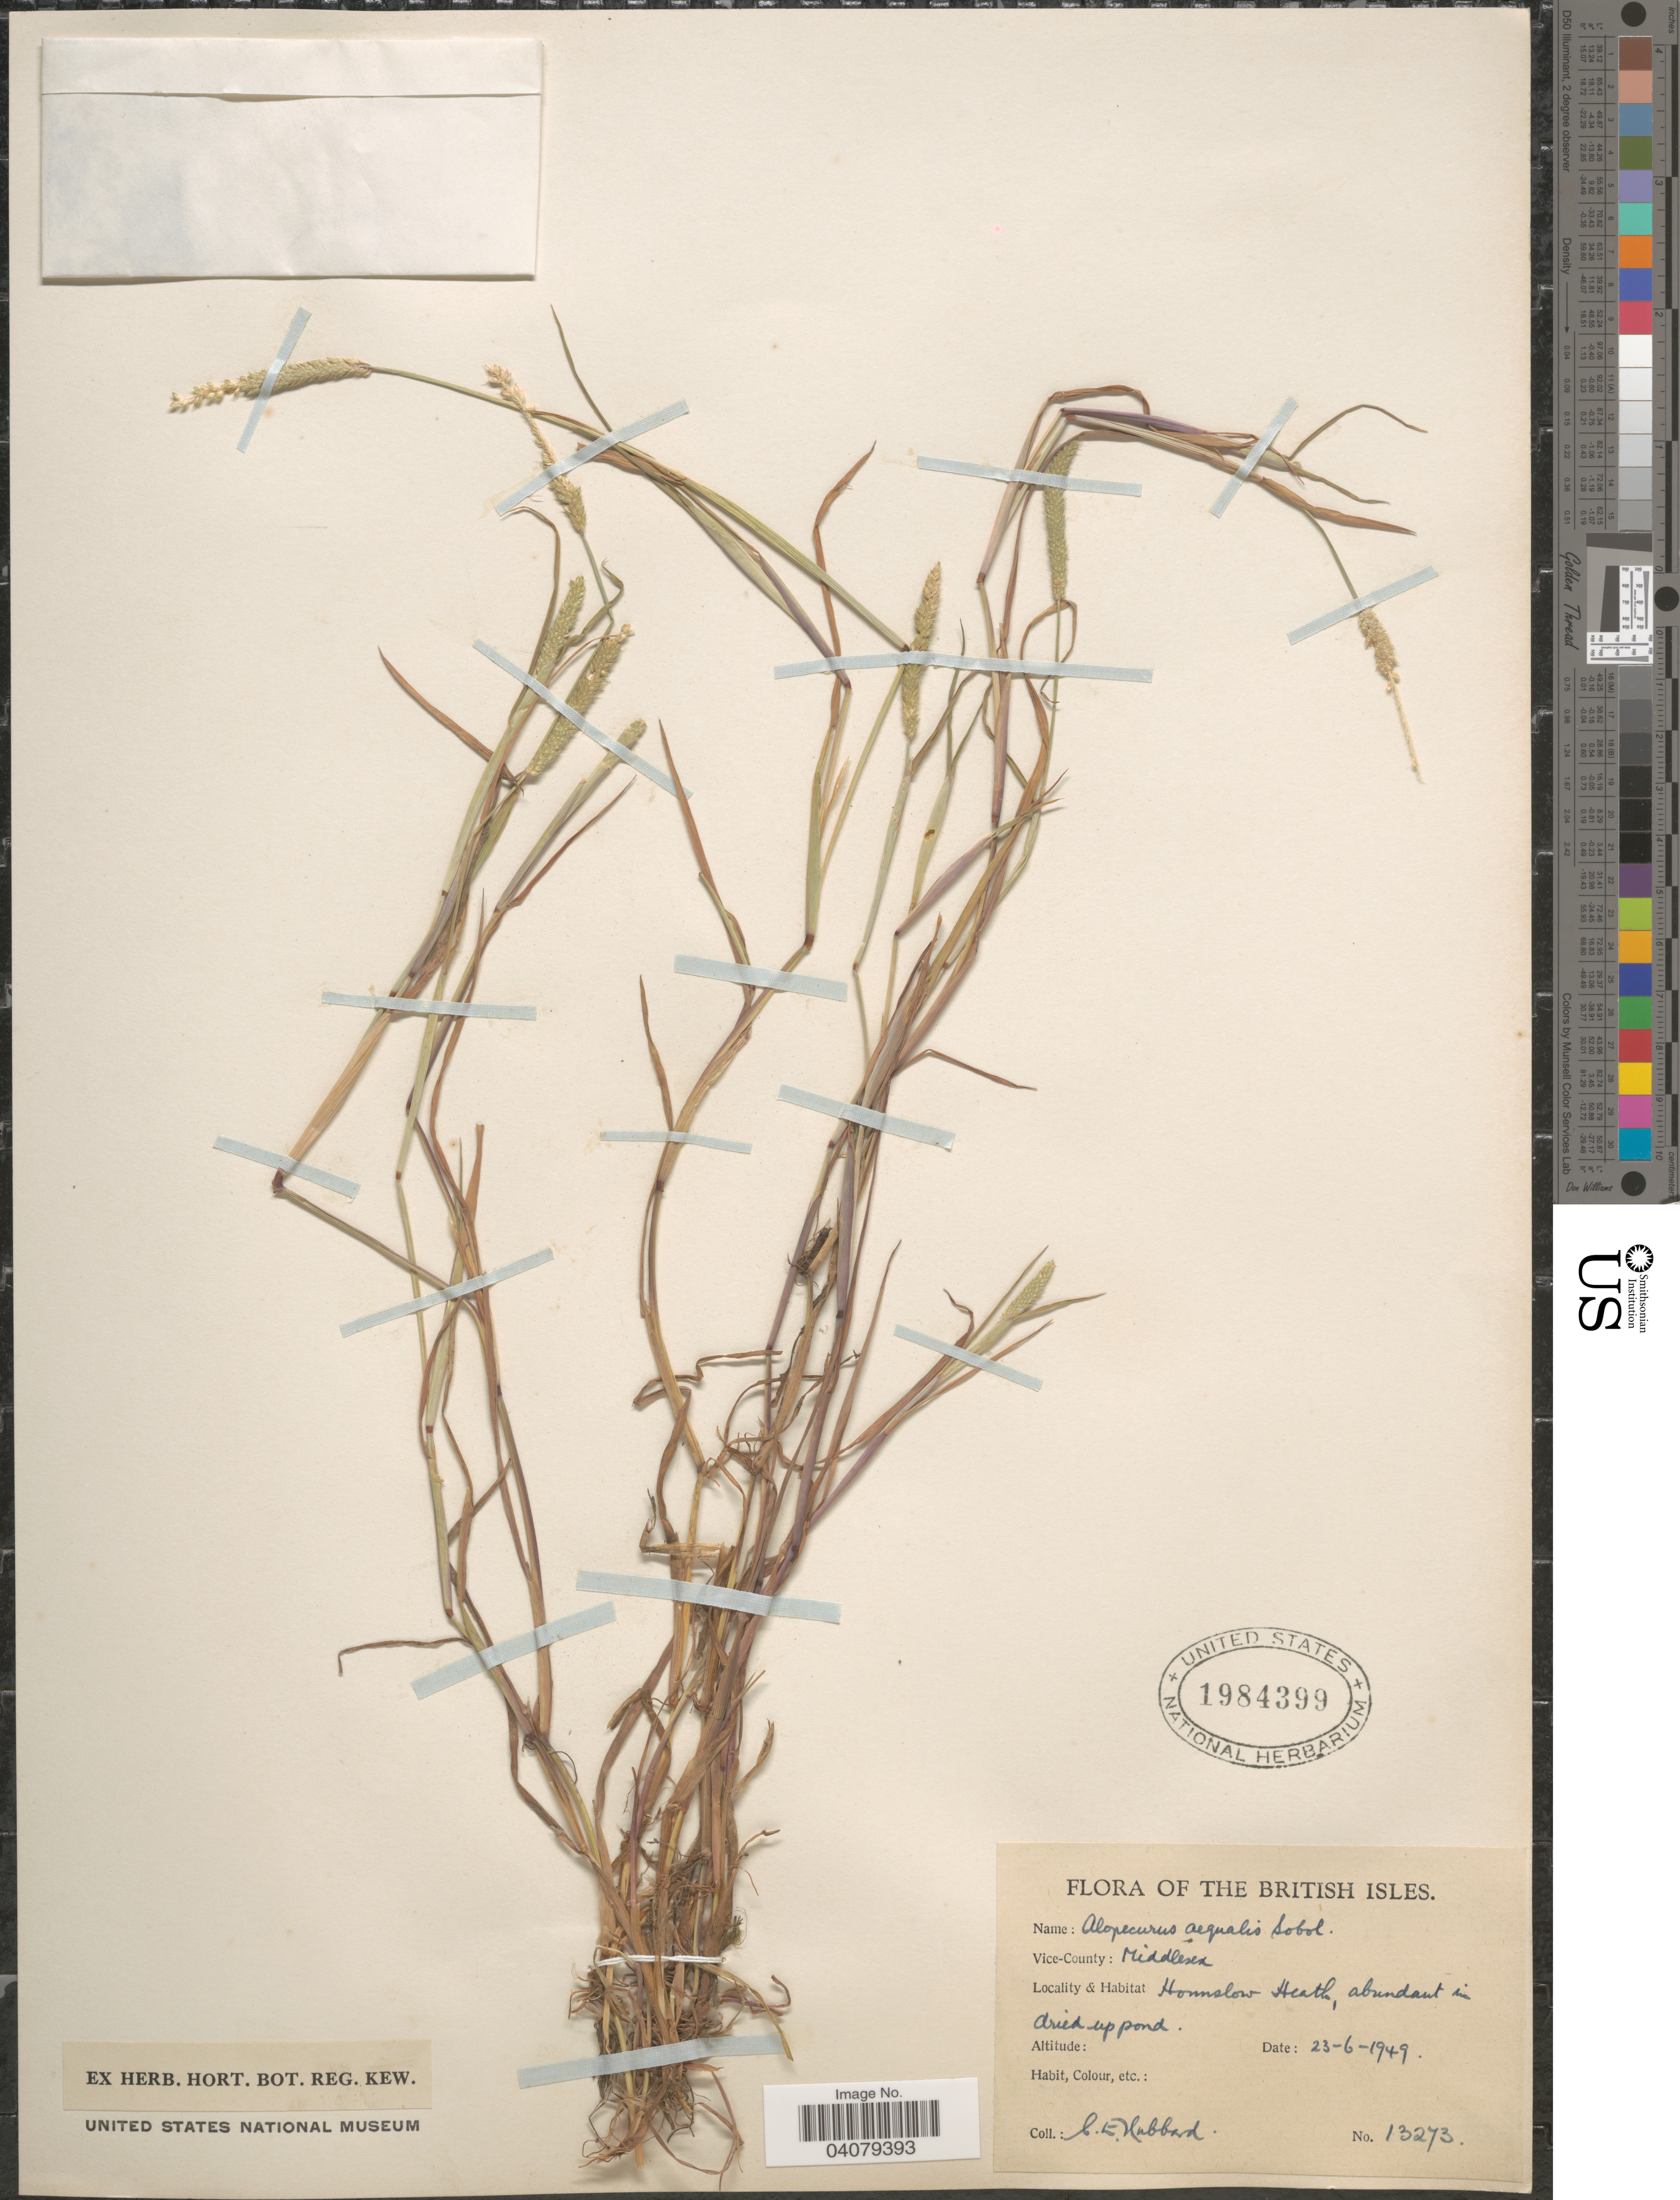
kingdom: Plantae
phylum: Tracheophyta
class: Liliopsida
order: Poales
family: Poaceae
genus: Alopecurus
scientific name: Alopecurus arundinaceus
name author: Poir.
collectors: C. E. Hubbard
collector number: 13273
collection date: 1949-06-26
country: United Kingdom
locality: The British Isles. Vice-County: Middlesex. Honnslow Heath, in dried up pond.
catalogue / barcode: US 1984399